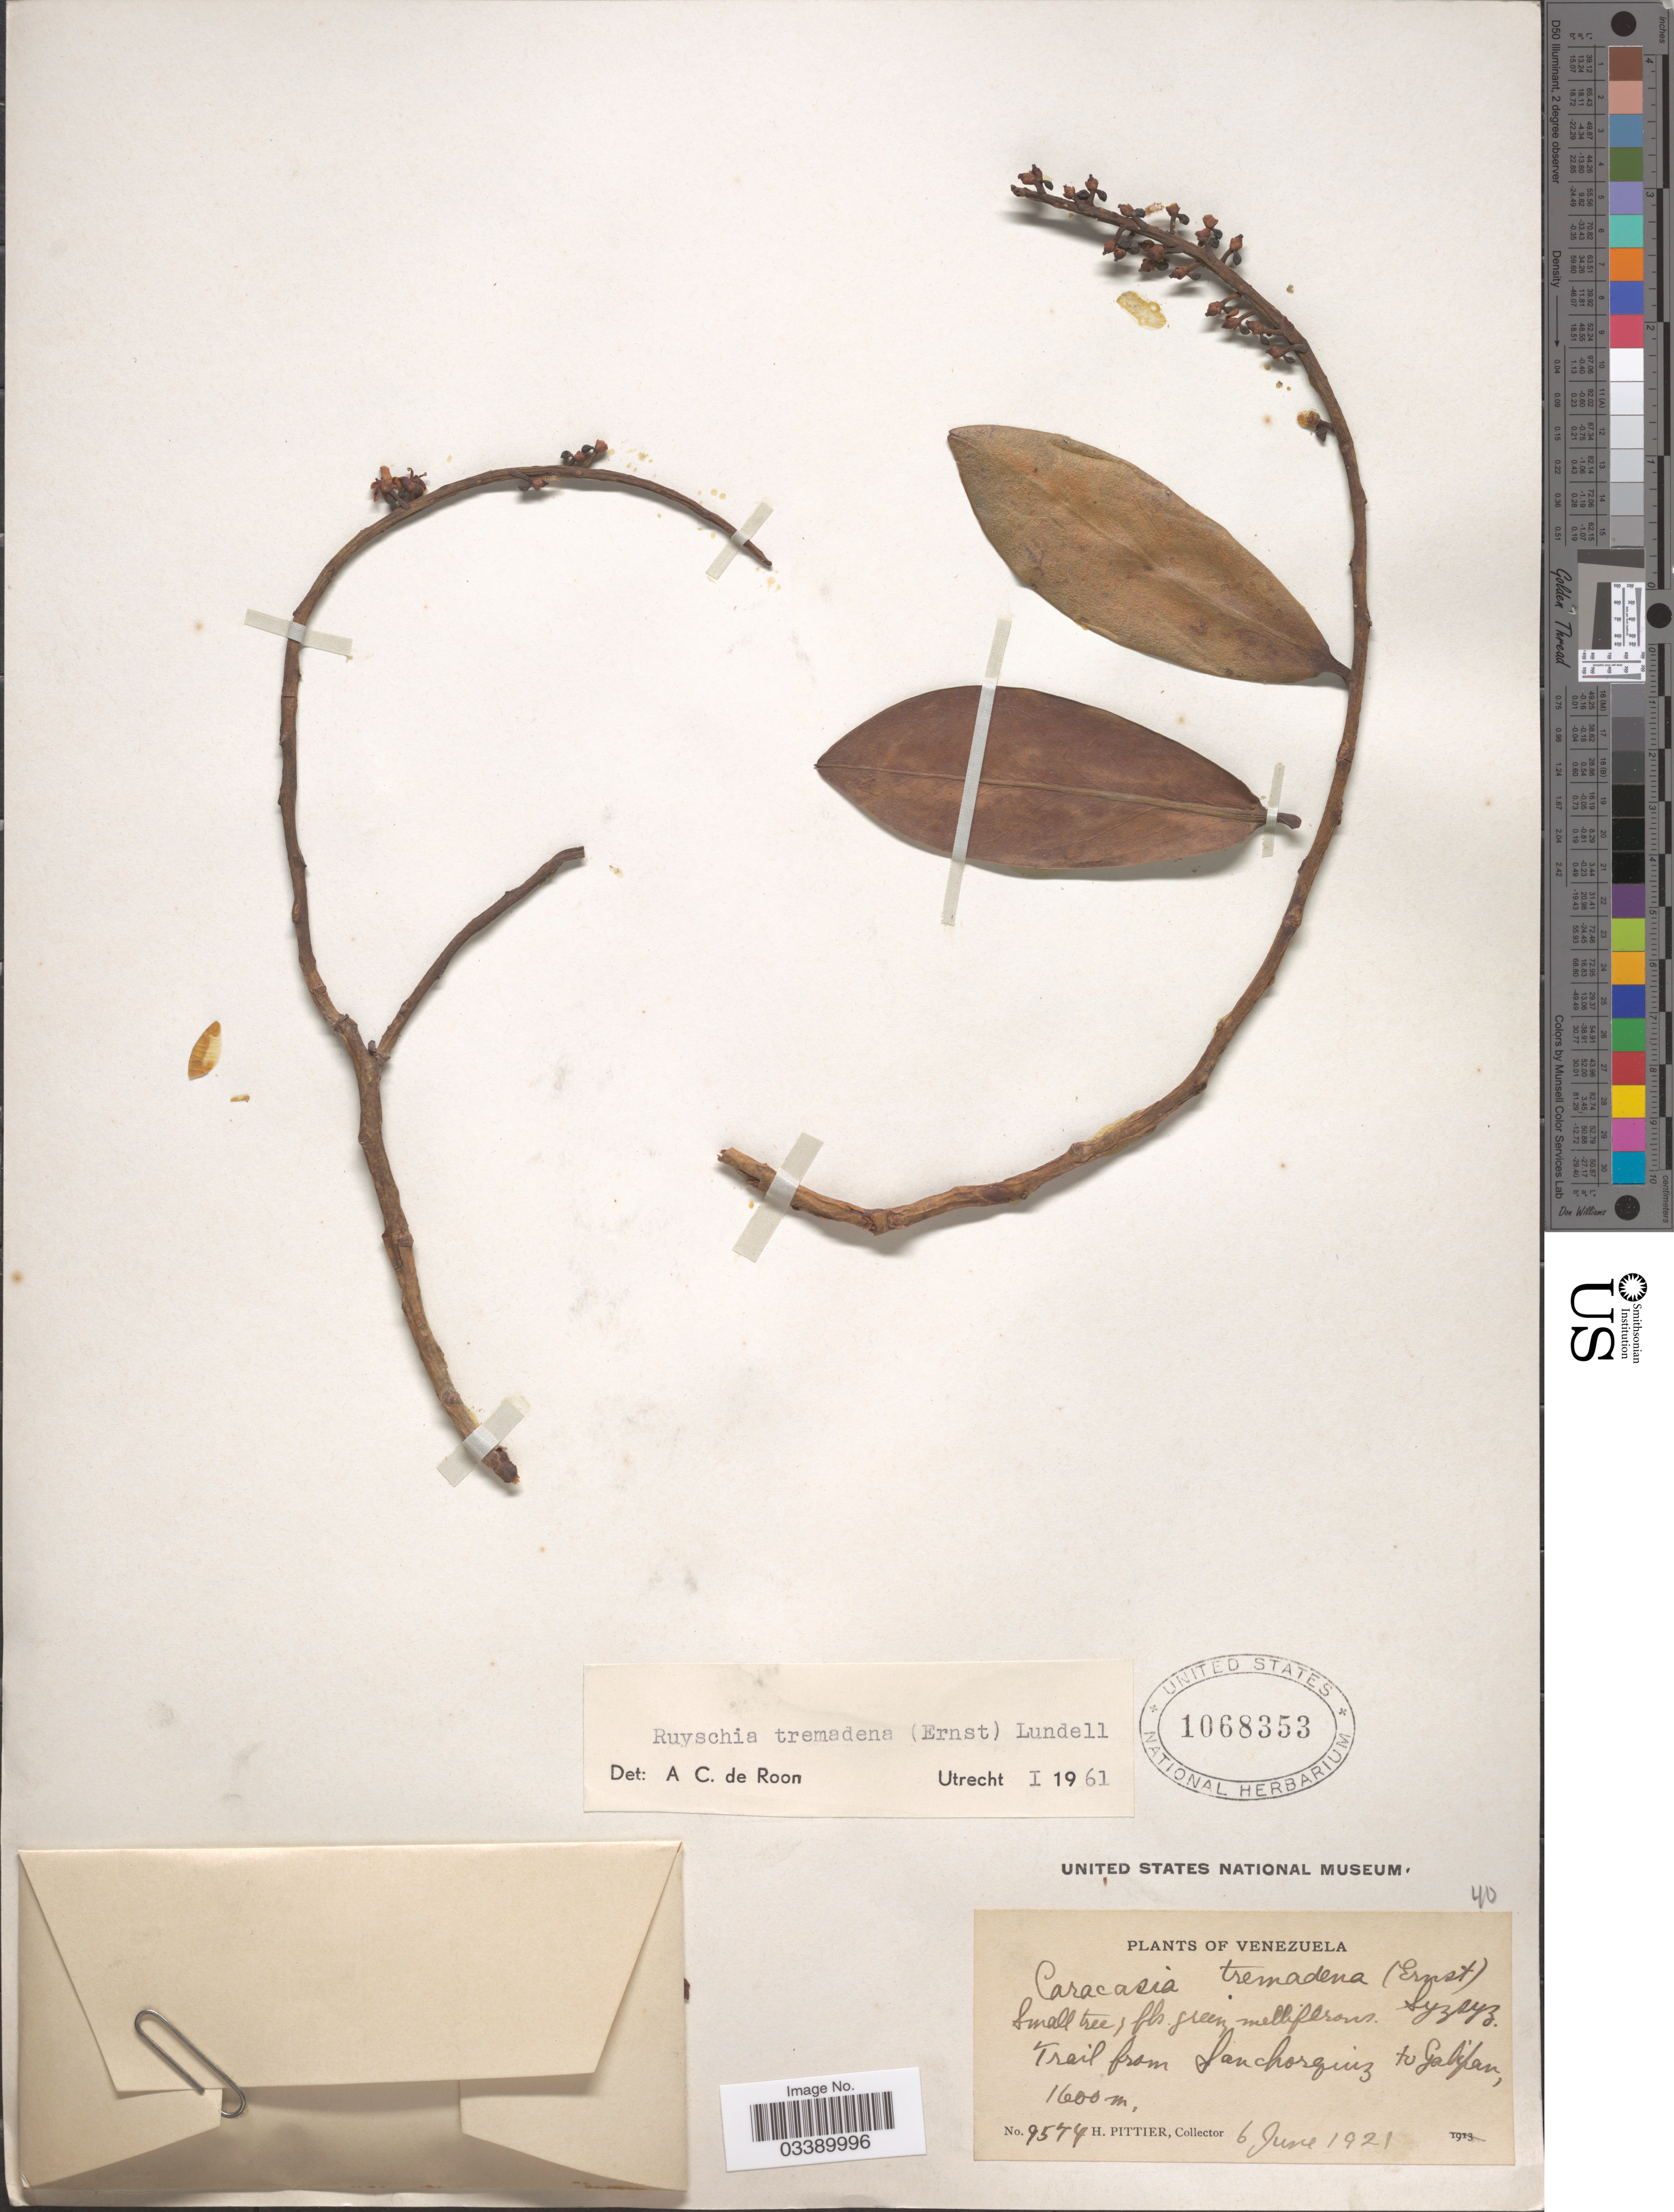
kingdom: Plantae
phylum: Tracheophyta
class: Magnoliopsida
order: Ericales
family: Marcgraviaceae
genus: Ruyschia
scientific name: Ruyschia tremadena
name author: (Ernst) Lundell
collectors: H. F. Pittier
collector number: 9574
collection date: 1921-06-06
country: Venezuela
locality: Trail from Sanchorquis to Galipan.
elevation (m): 1600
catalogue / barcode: US 1068353